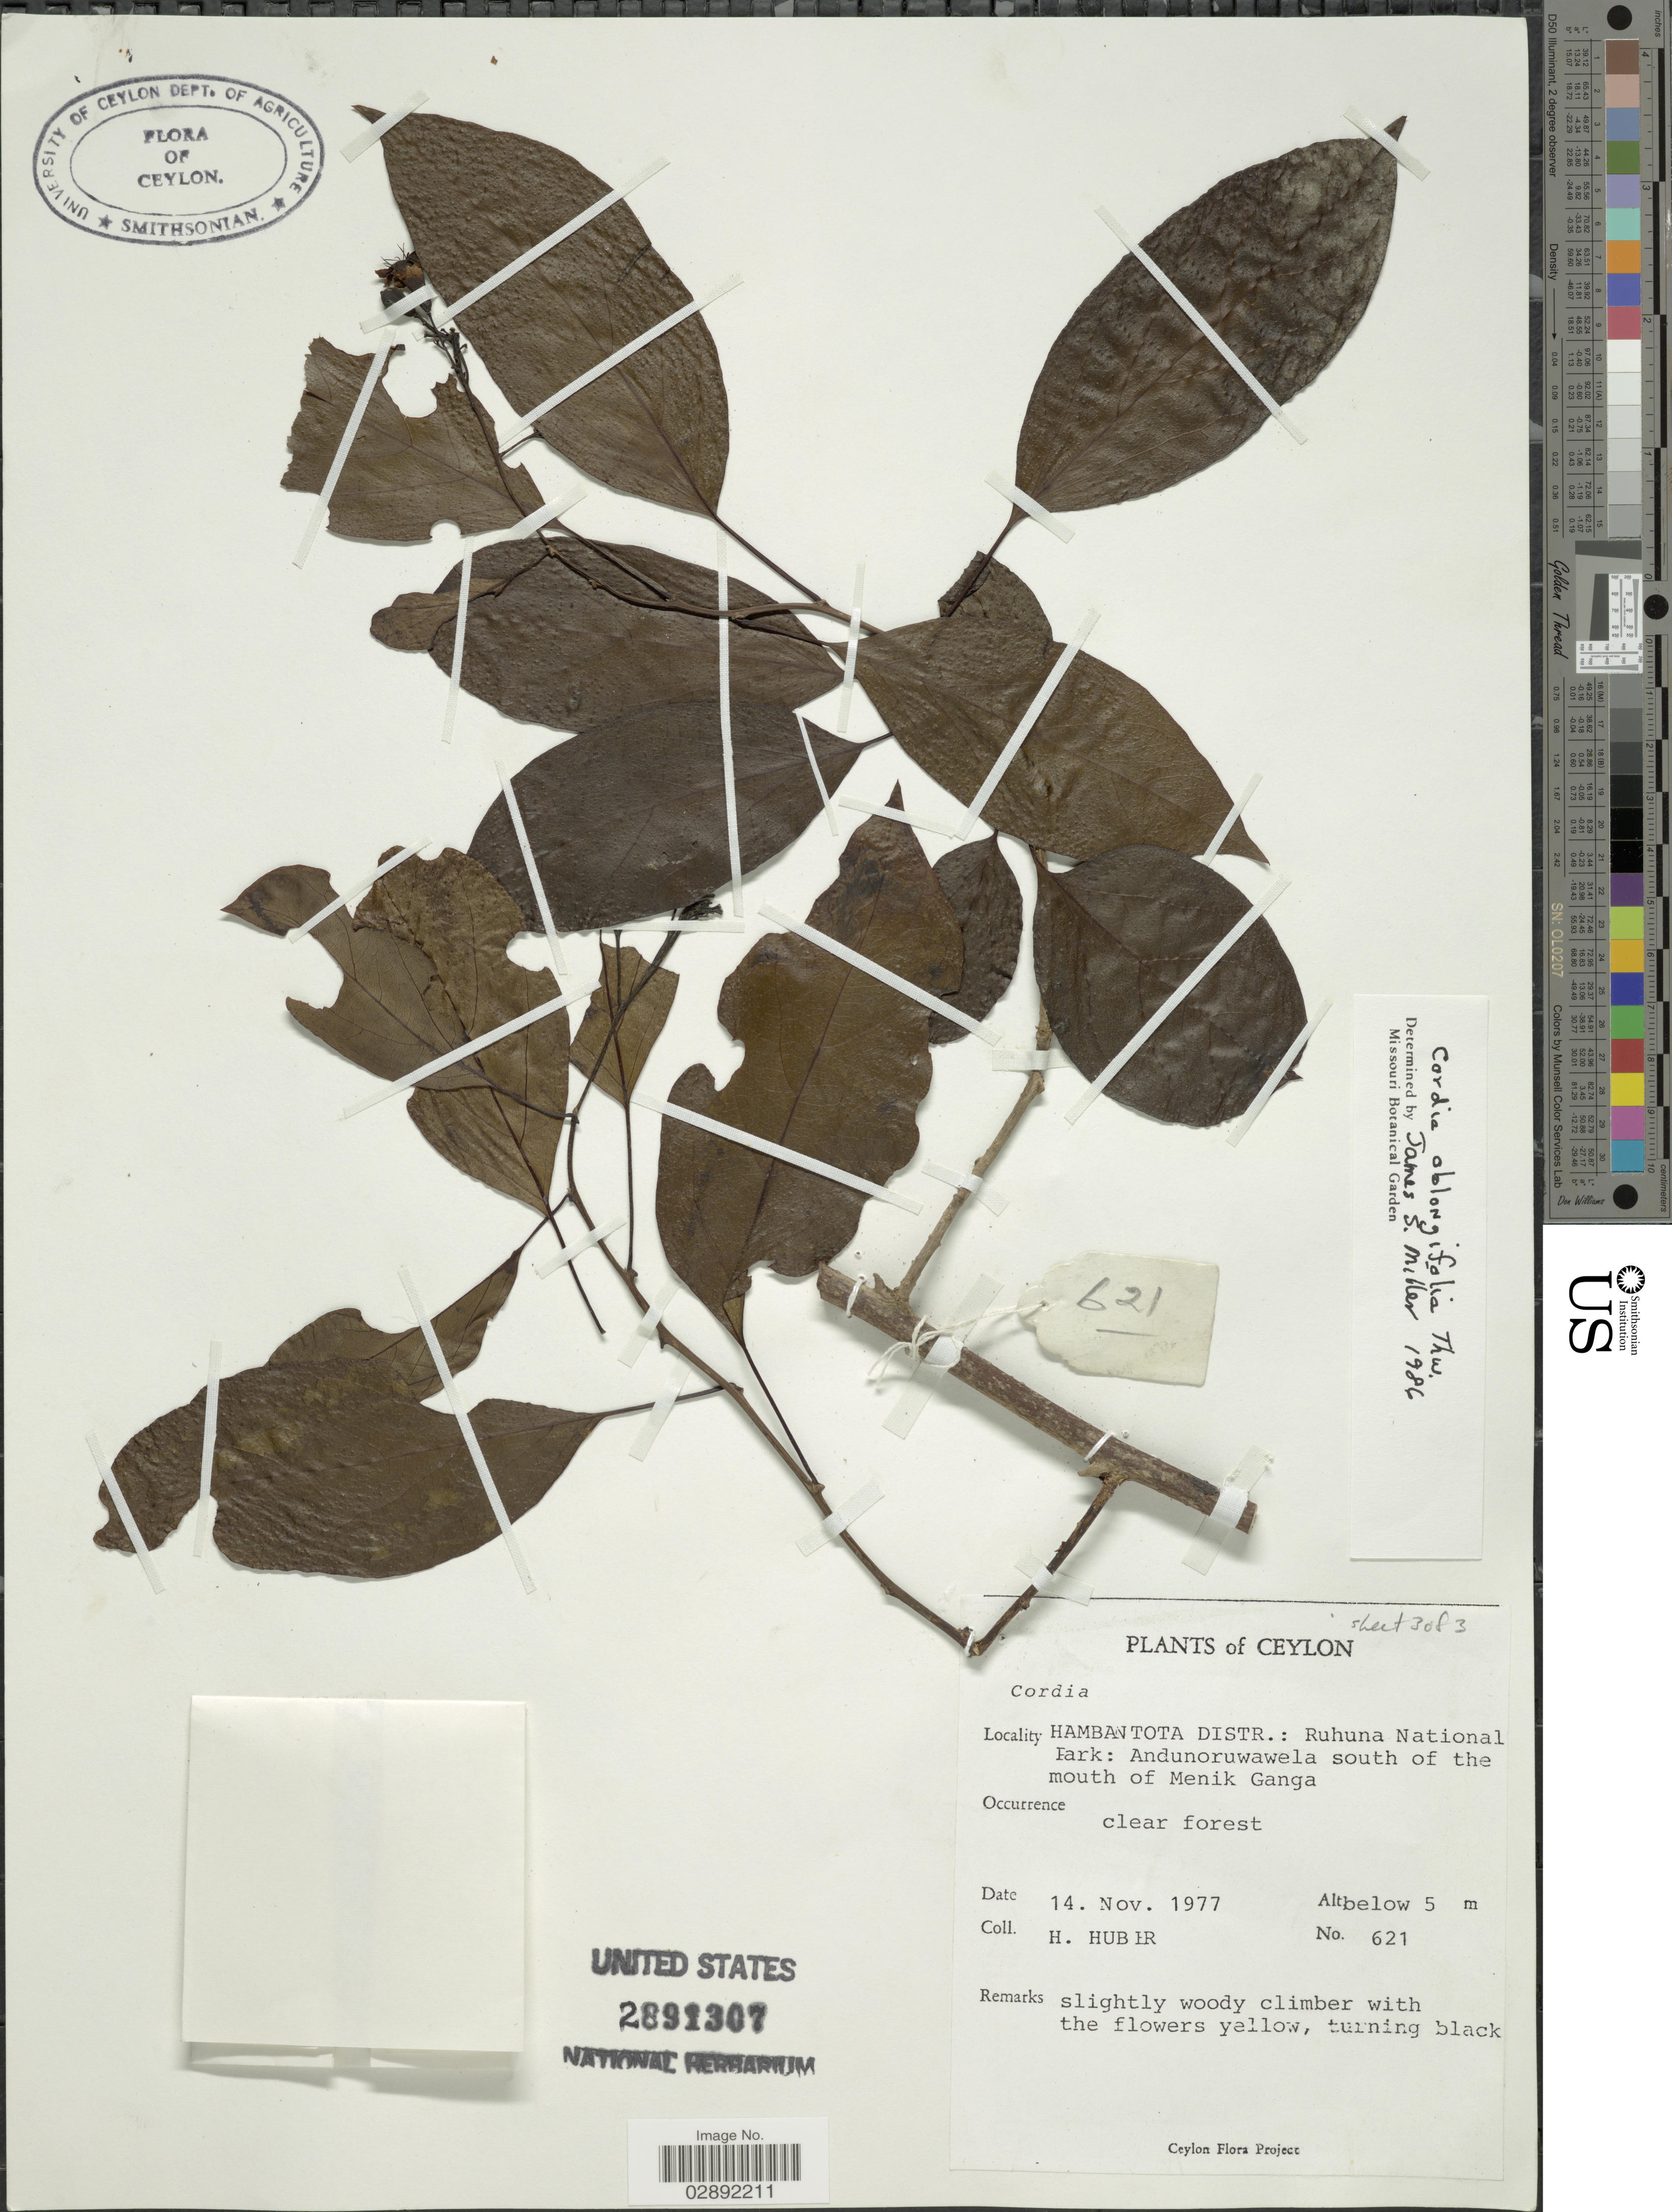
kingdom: Plantae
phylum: Tracheophyta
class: Magnoliopsida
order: Boraginales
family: Cordiaceae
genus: Cordia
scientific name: Cordia oblongifolia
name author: Thwaites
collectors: H. Huber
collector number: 621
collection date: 1977-11-14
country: Sri Lanka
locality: Ceylon. Hambantota Distr.: Ruhuna National Park: Andunoruwawela south of the mouth of Menik Ganga.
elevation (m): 5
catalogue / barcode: US 2891307